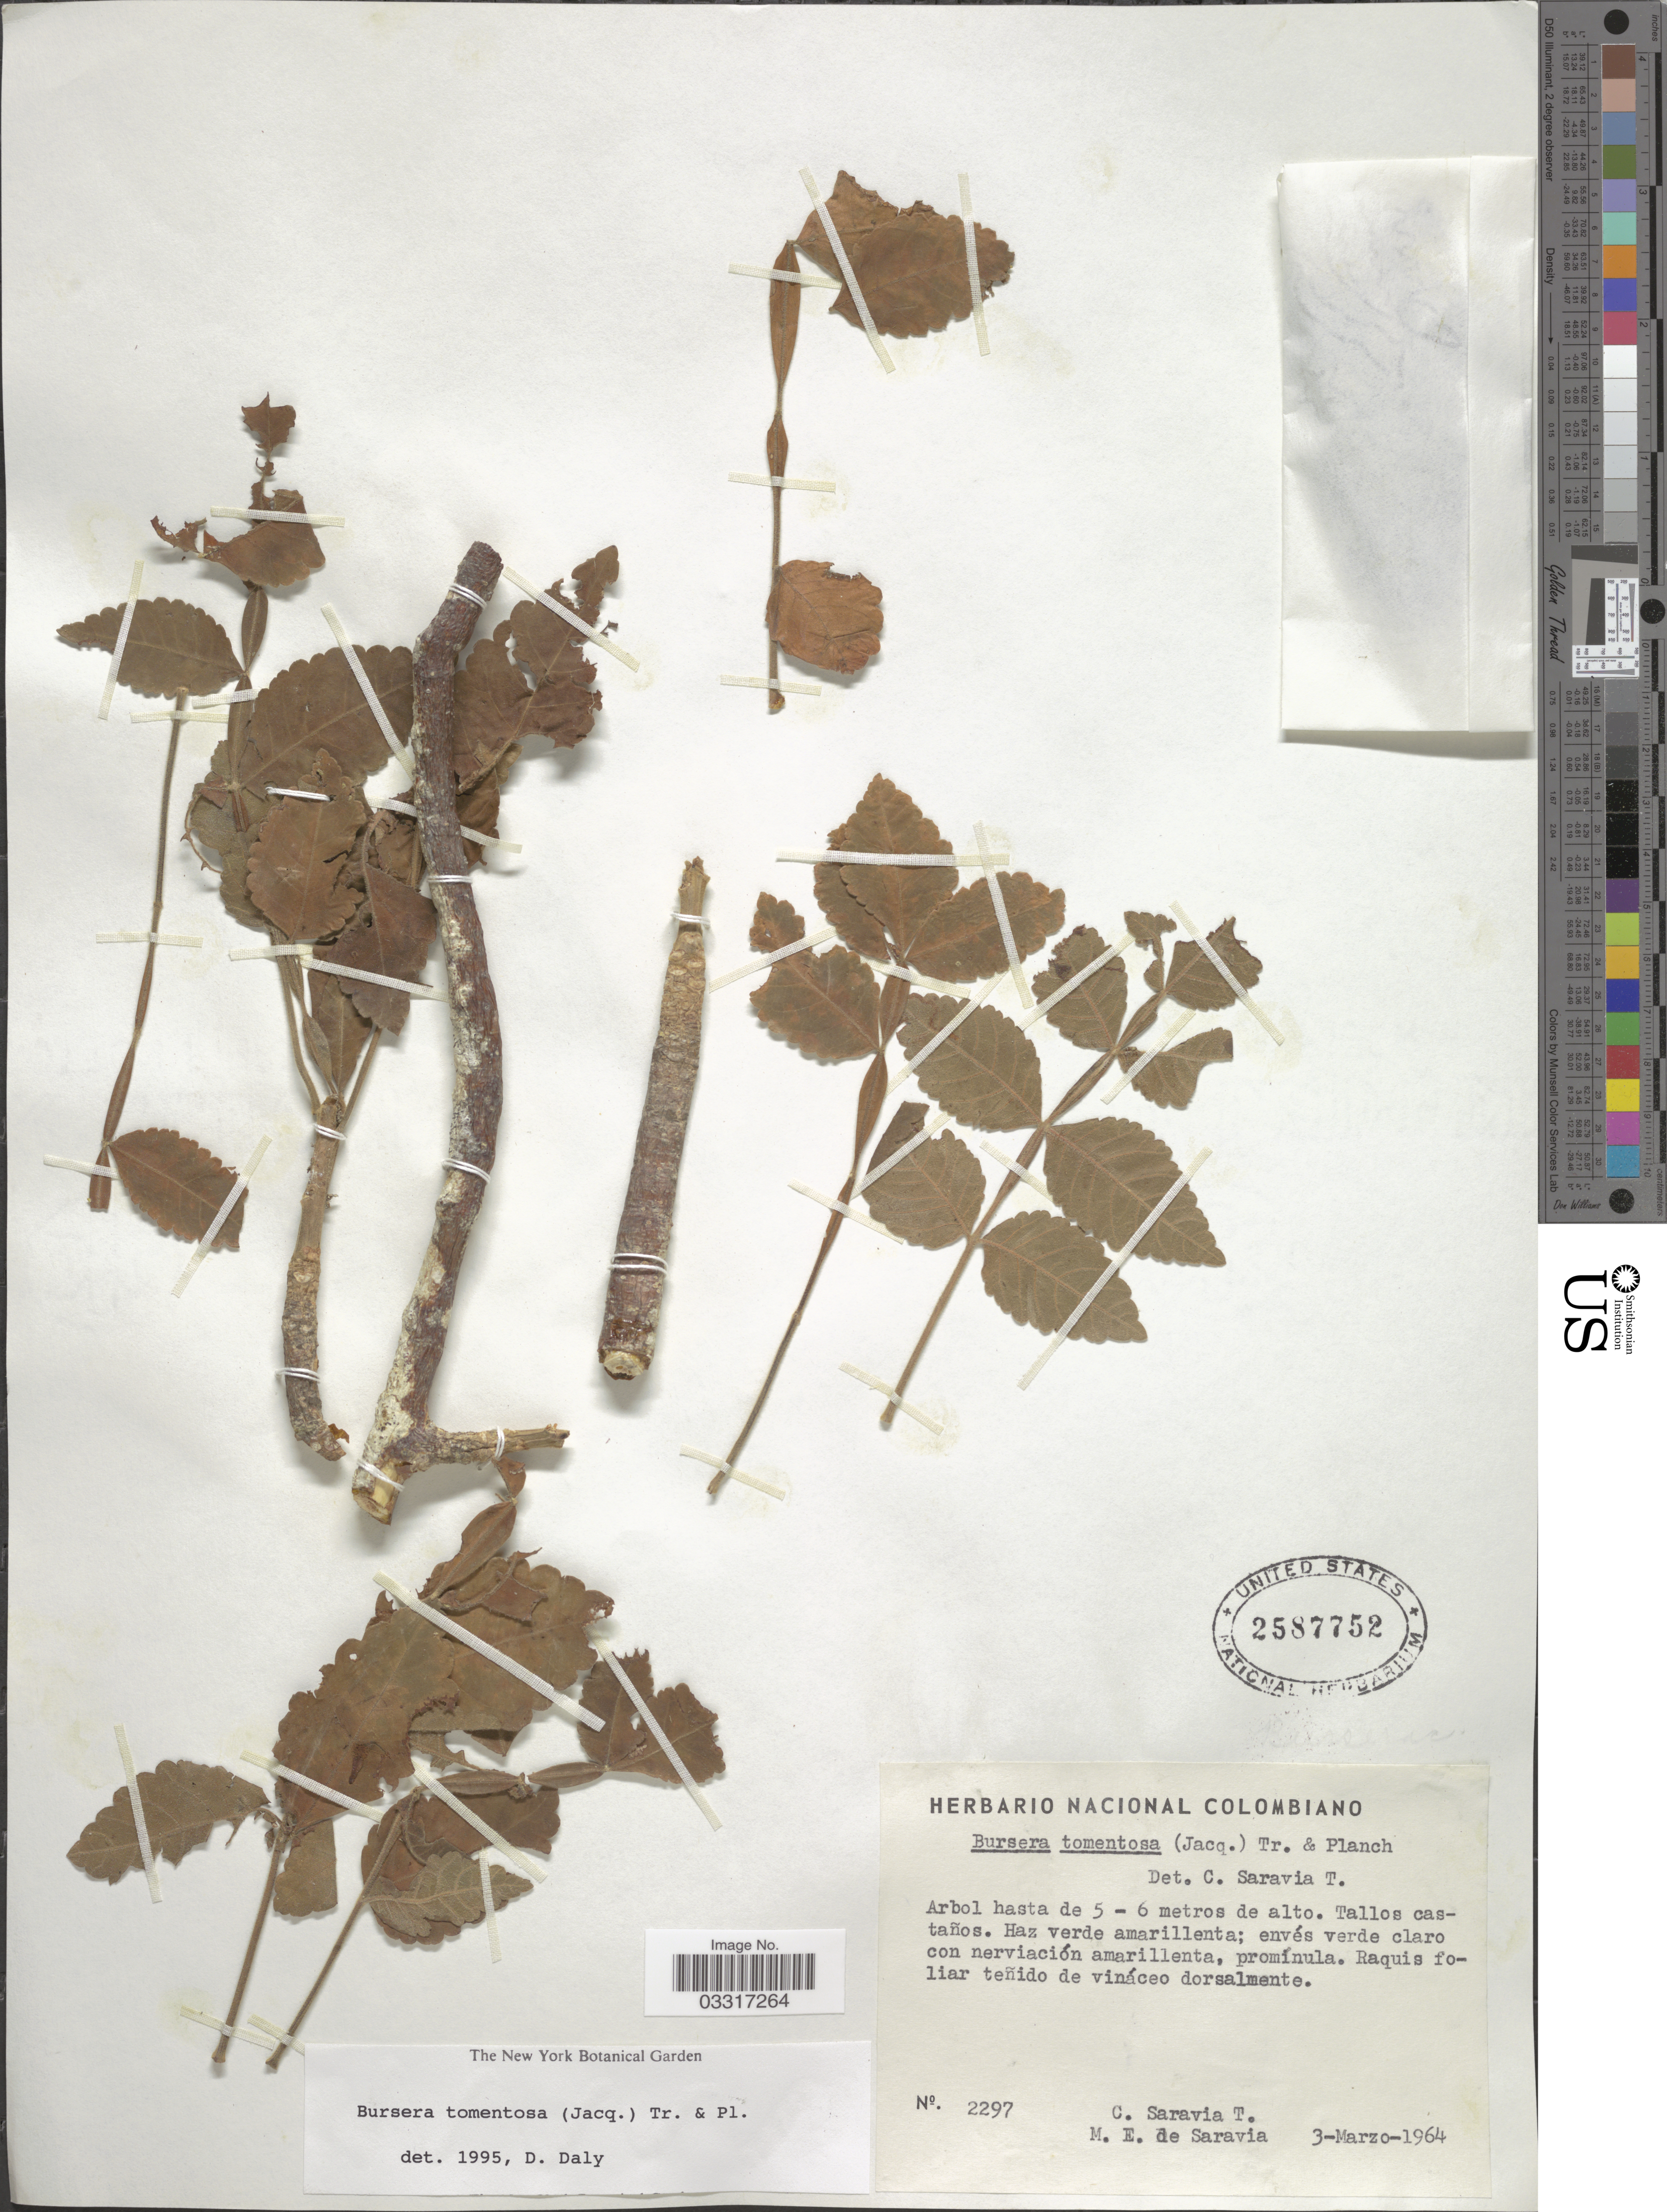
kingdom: Plantae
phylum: Tracheophyta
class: Magnoliopsida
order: Sapindales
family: Burseraceae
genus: Bursera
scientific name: Bursera tomentosa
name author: (Jacq.) Triana & Planch.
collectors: C. Saravia T. & M. de Saravia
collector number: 2297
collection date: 1964-03-03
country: Colombia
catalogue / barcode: US 2587752